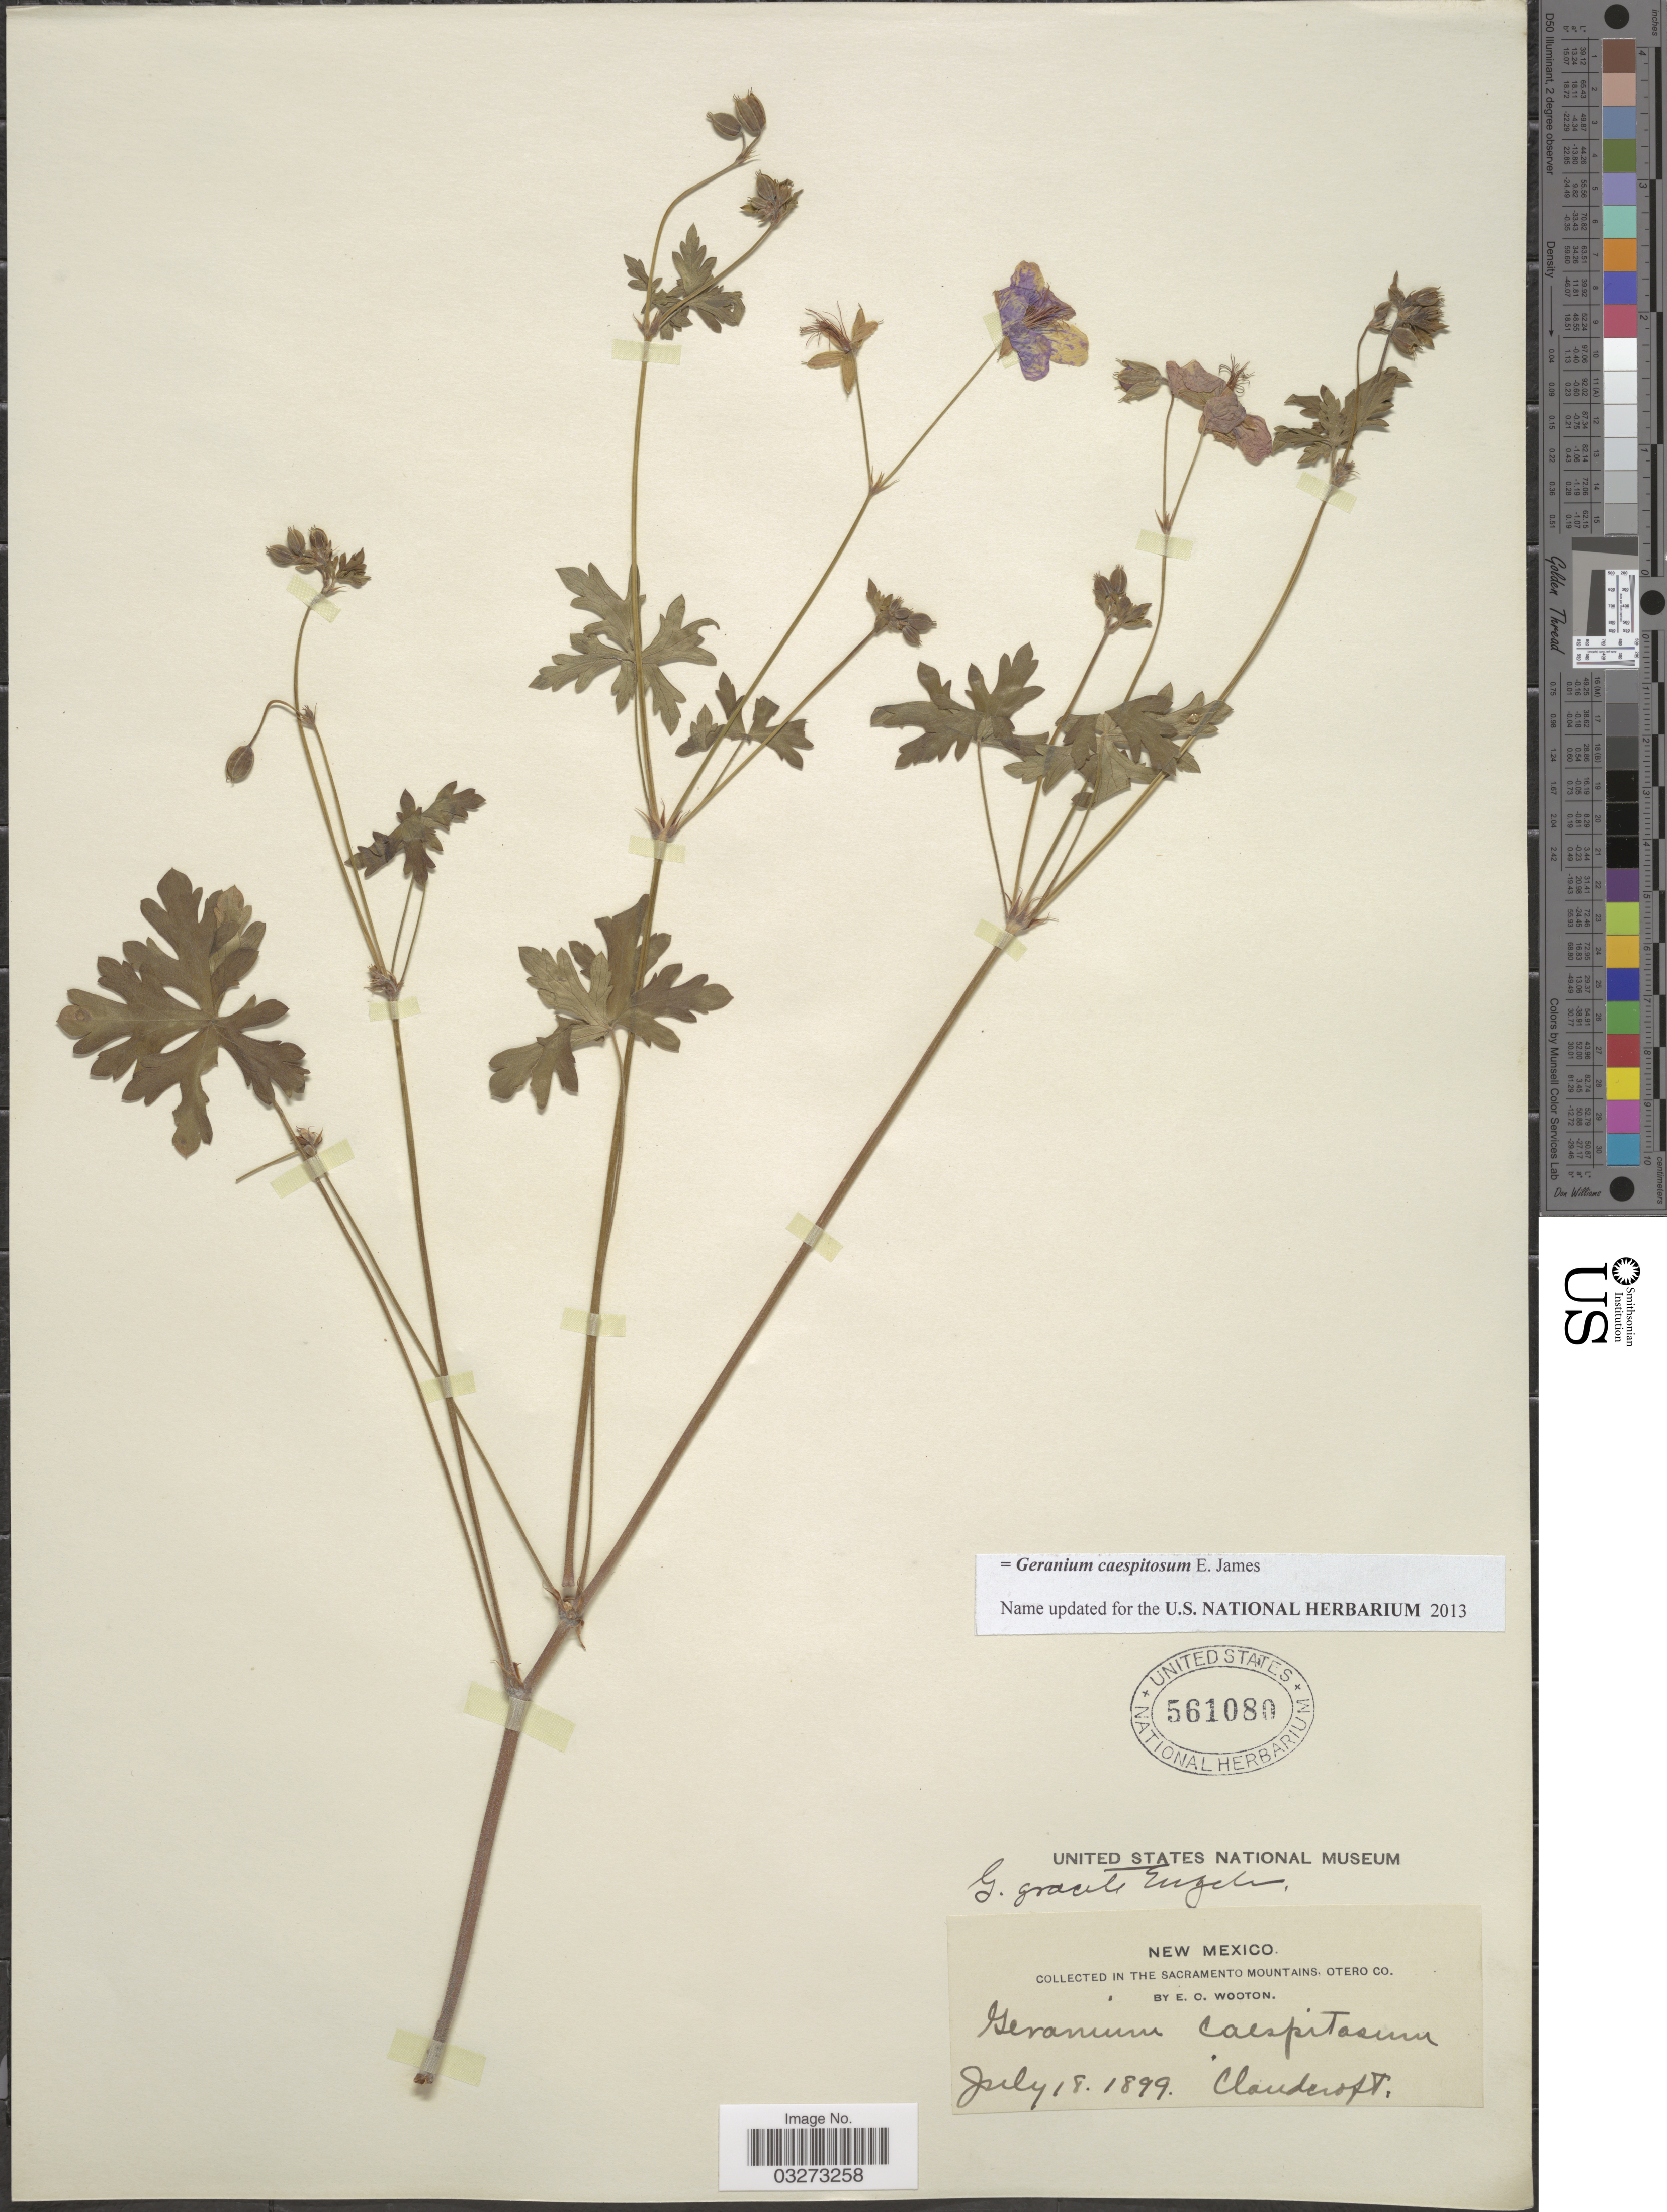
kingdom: Plantae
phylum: Tracheophyta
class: Magnoliopsida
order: Geraniales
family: Geraniaceae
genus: Geranium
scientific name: Geranium caespitosum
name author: E. James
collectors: E. O. Wooton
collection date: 1899-07-18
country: United States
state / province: New Mexico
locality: In the Sacramento Mountains, Otero Co. Cloudcroft.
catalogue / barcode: US 561080